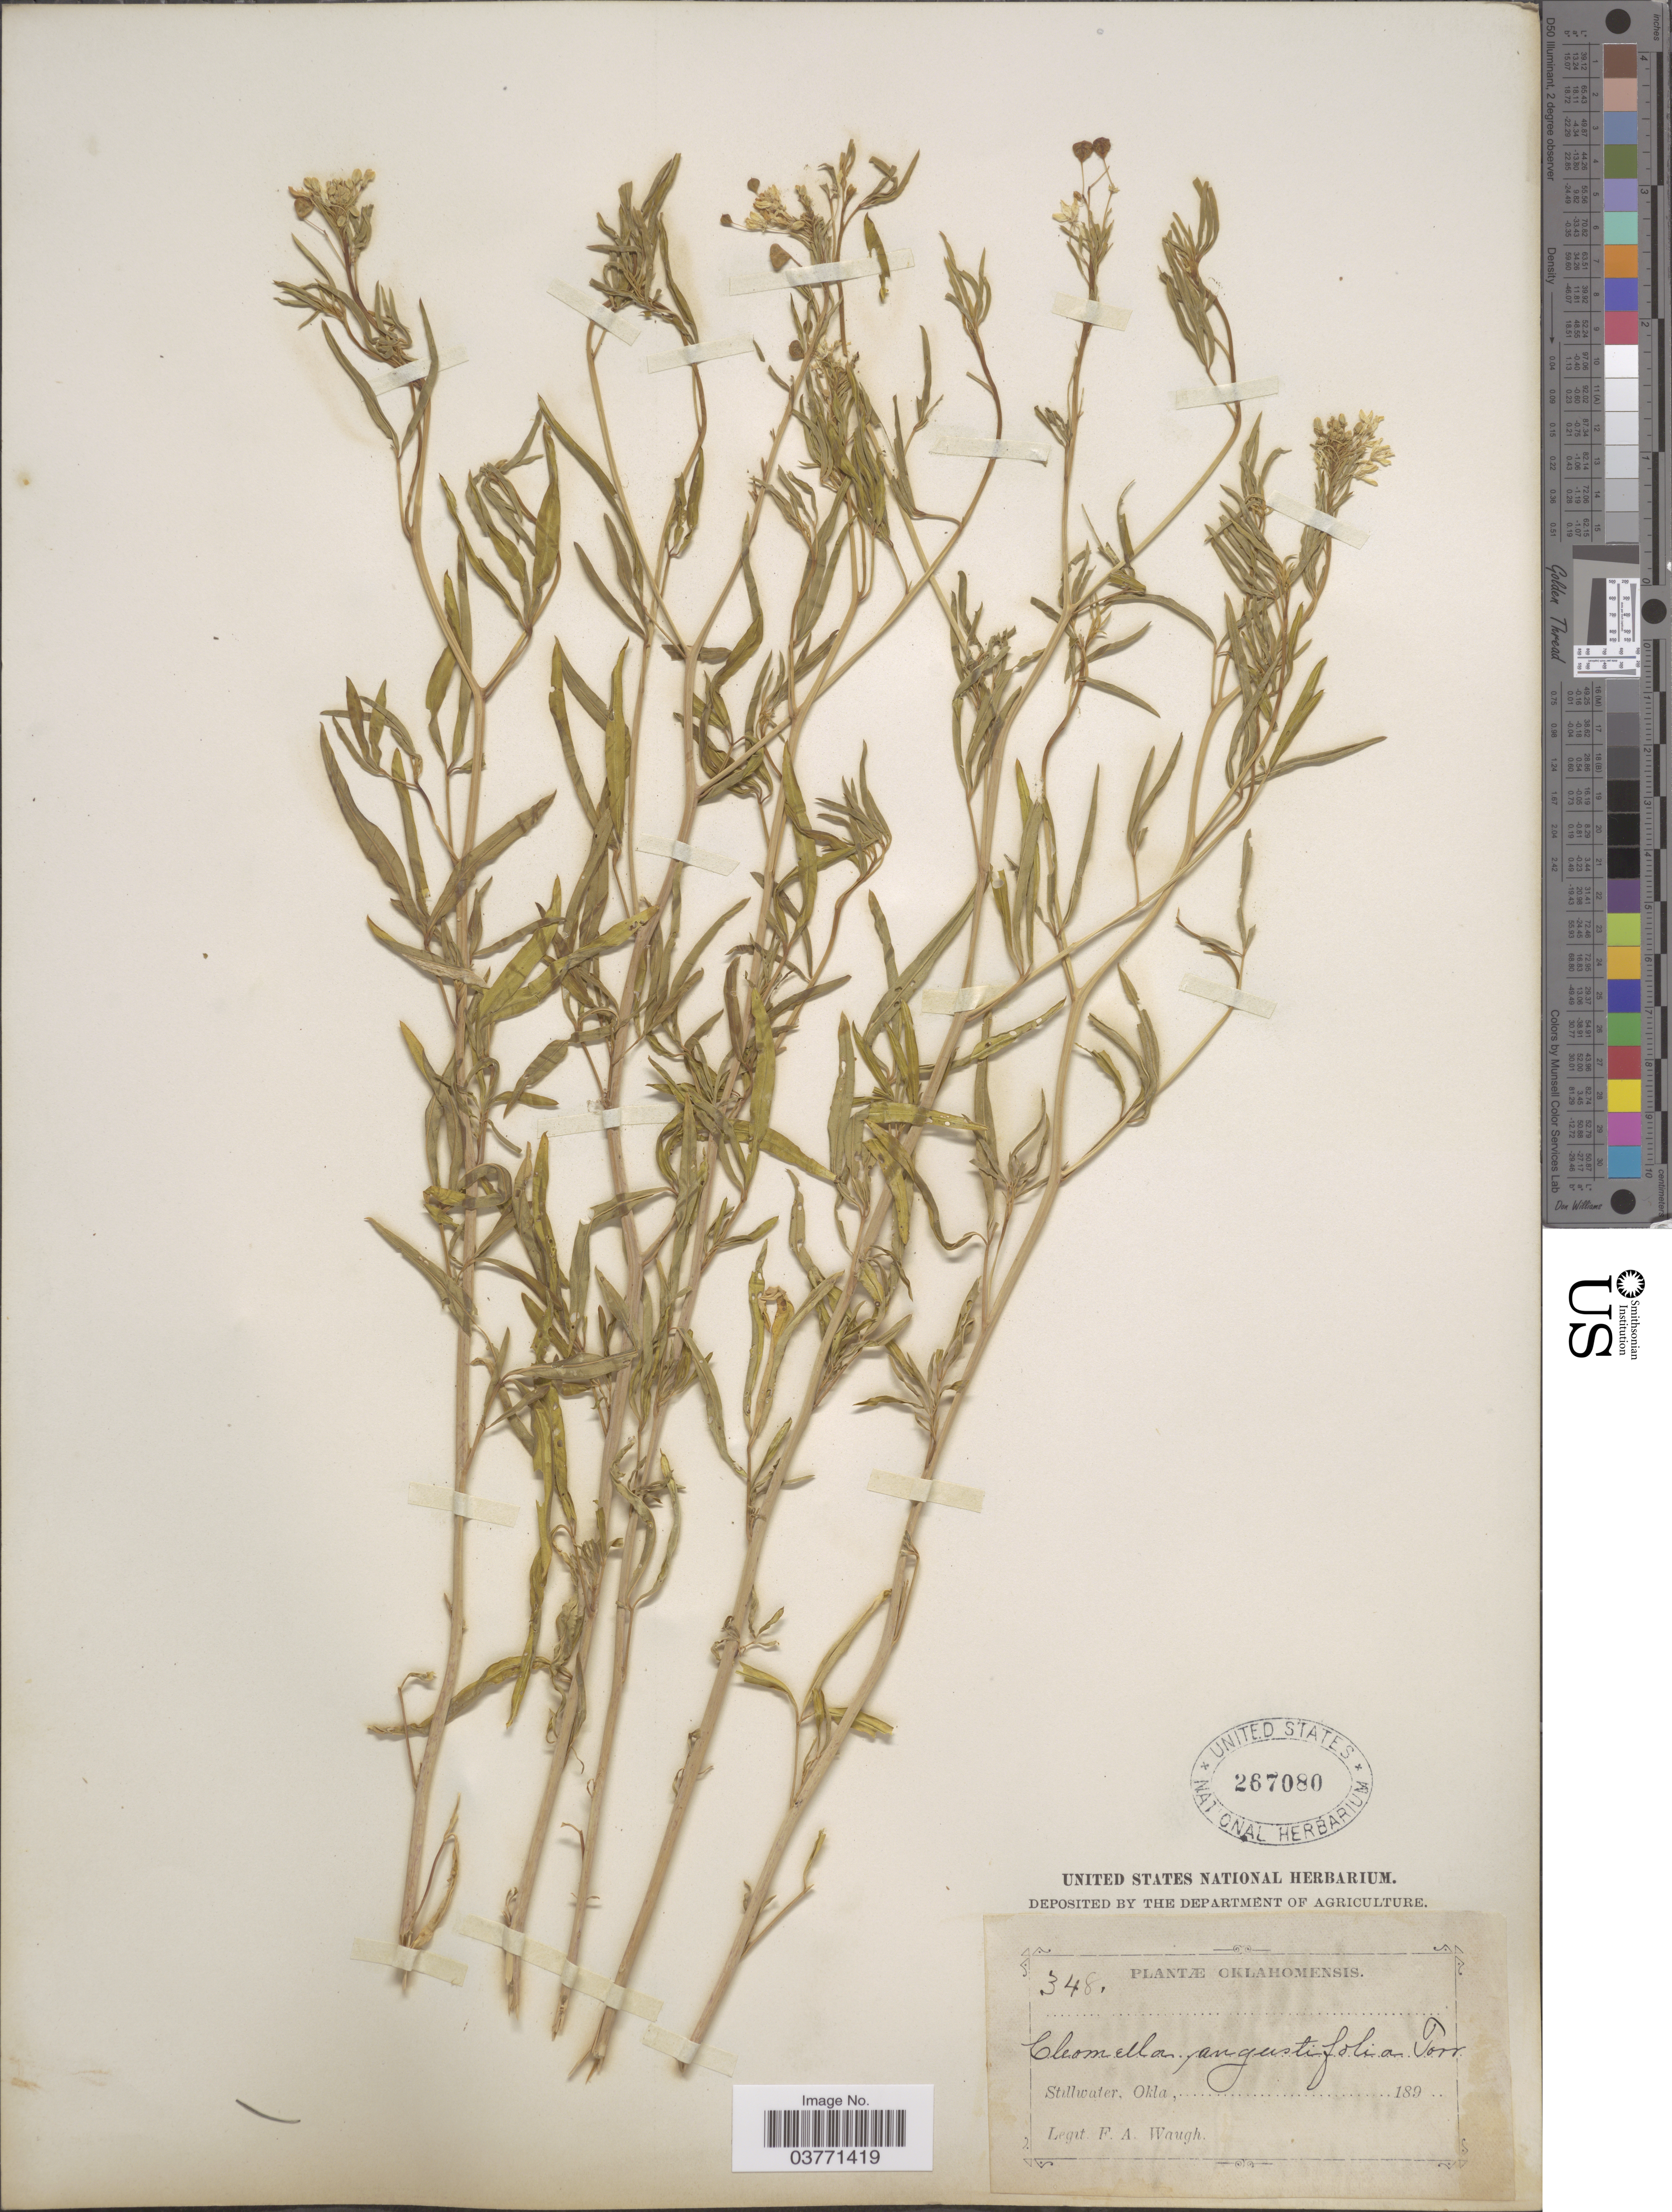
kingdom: Plantae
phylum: Tracheophyta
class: Magnoliopsida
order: Brassicales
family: Cleomaceae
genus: Cleomella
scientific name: Cleomella angustifolia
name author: Torr.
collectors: F. Waugh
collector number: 348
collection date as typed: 189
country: United States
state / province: Oklahoma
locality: Stillwater.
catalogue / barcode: US 267080